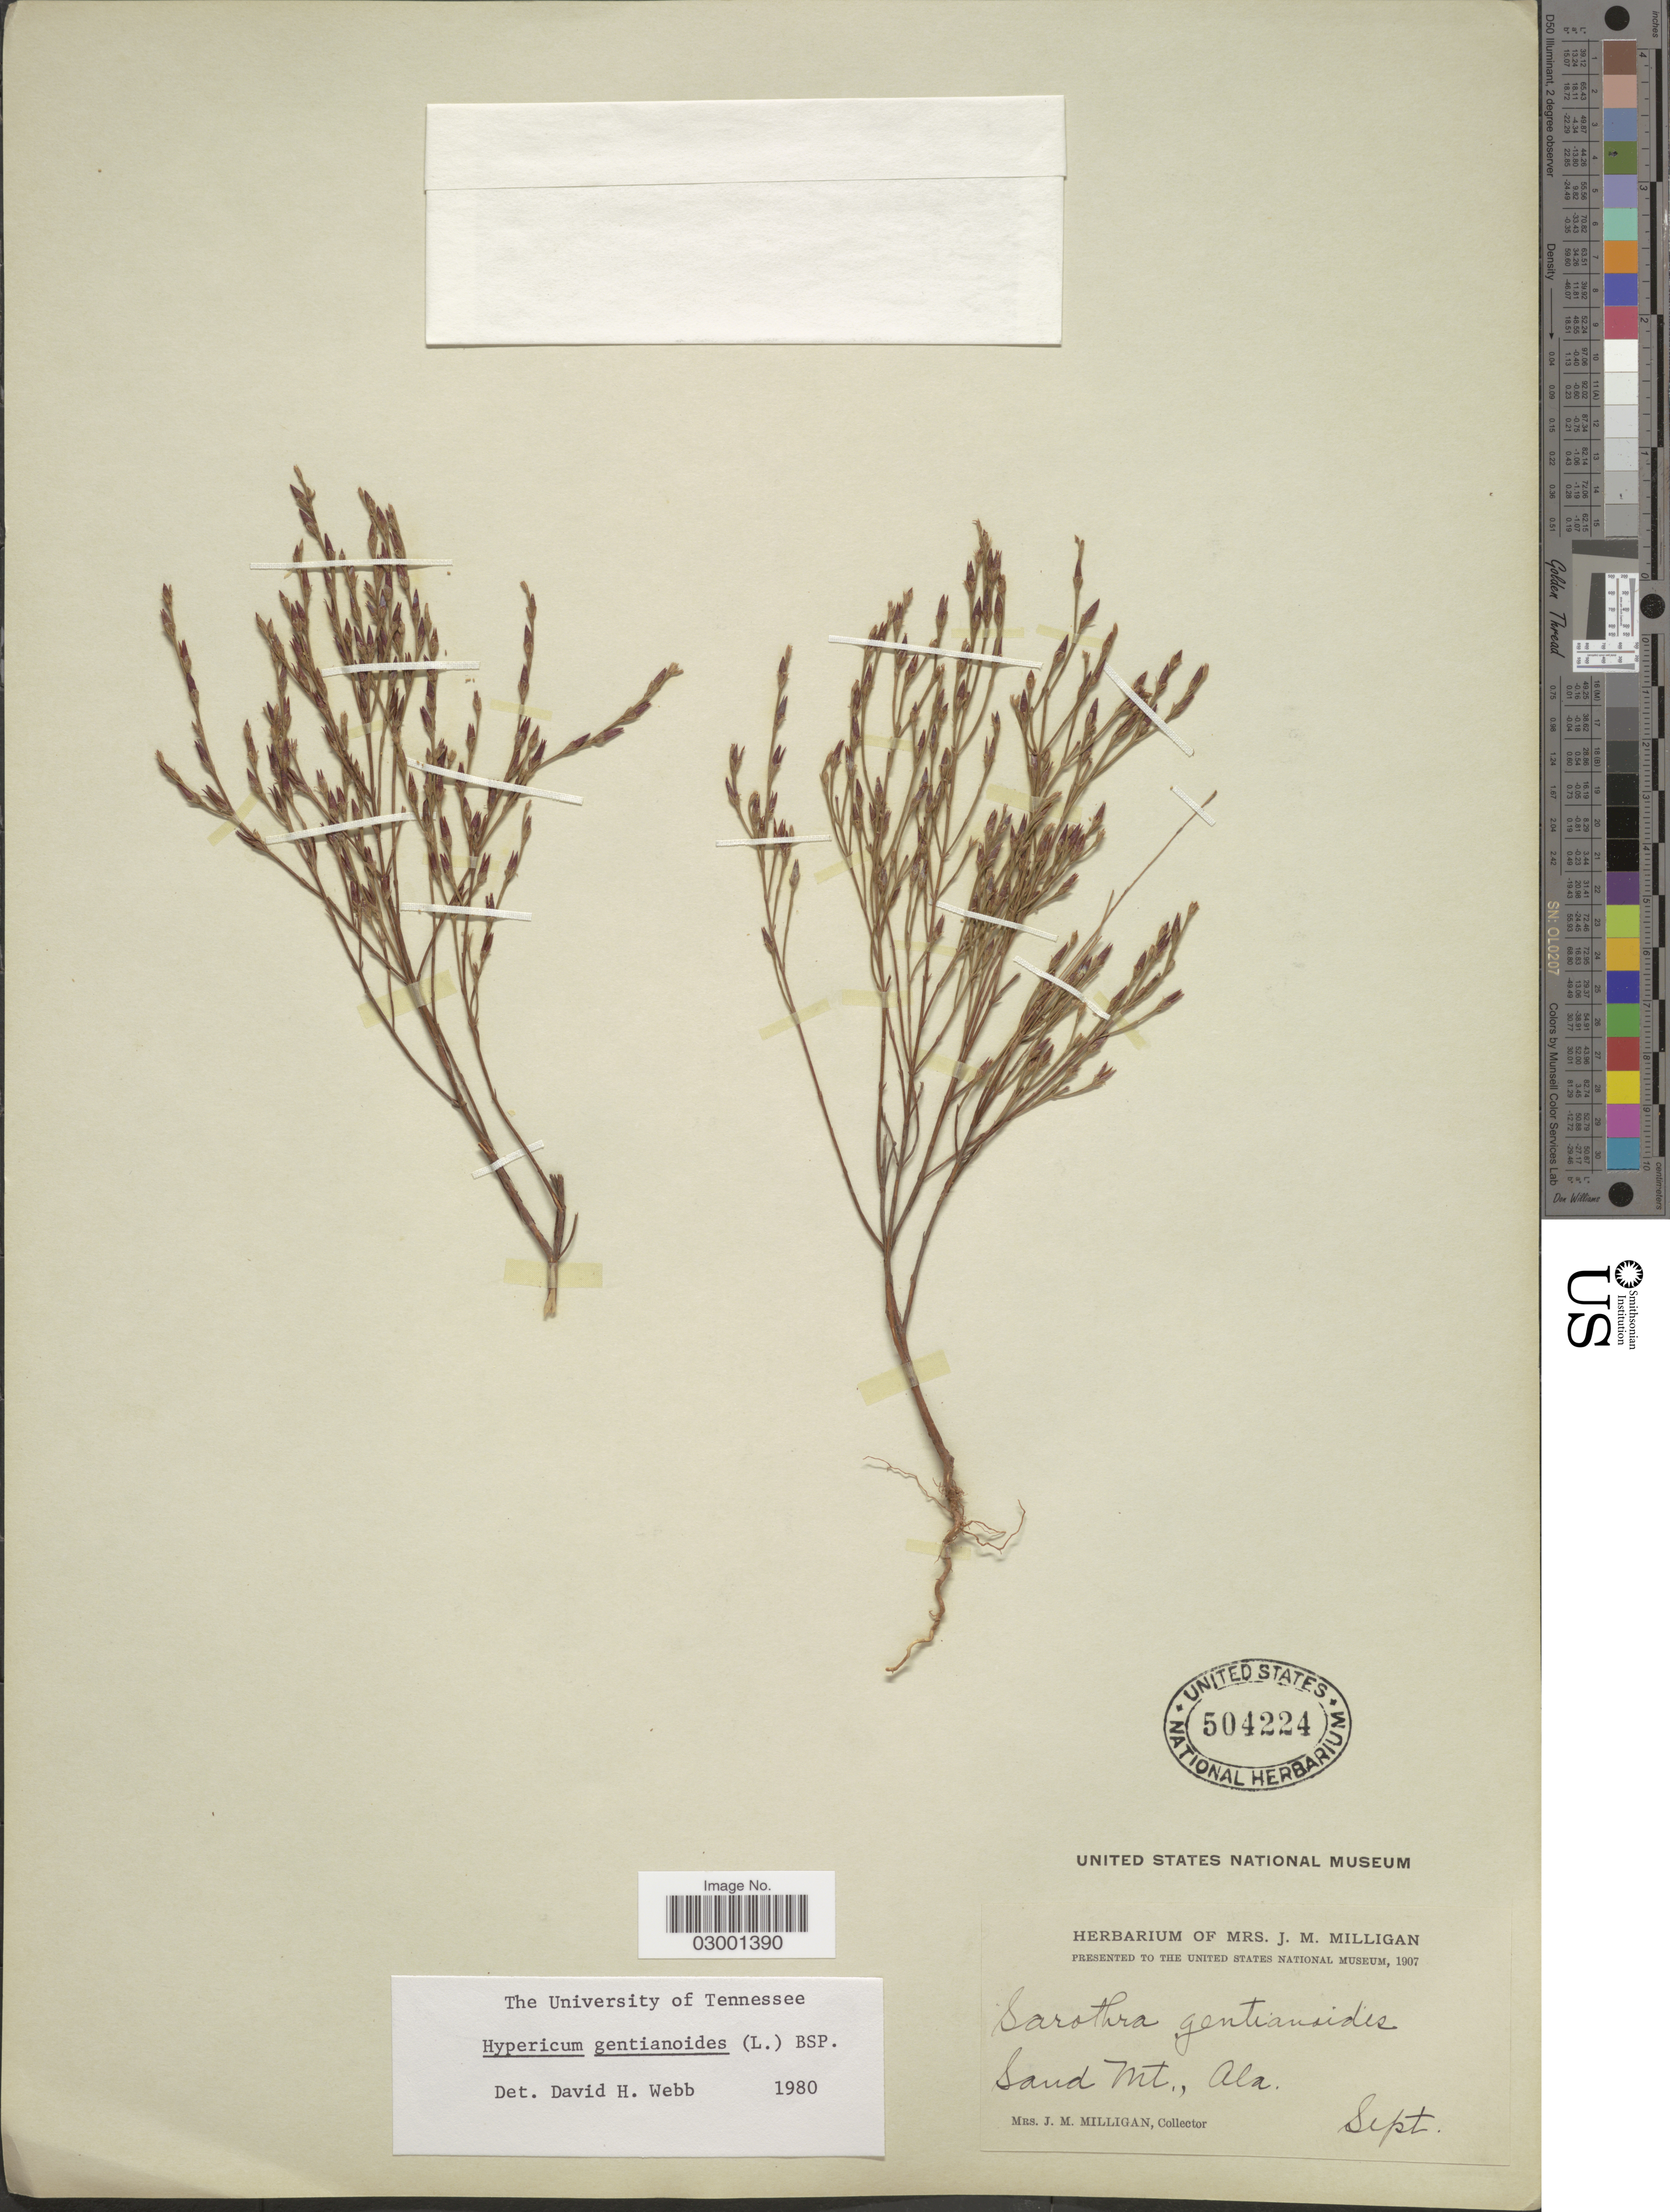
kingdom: Plantae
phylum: Tracheophyta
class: Magnoliopsida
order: Malpighiales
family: Hypericaceae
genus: Hypericum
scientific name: Hypericum gentianoides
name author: (L.) Britton, Stearns & Poggenb.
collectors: J. Milligan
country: United States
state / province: Alabama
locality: Sand Mt.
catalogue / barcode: US 504224